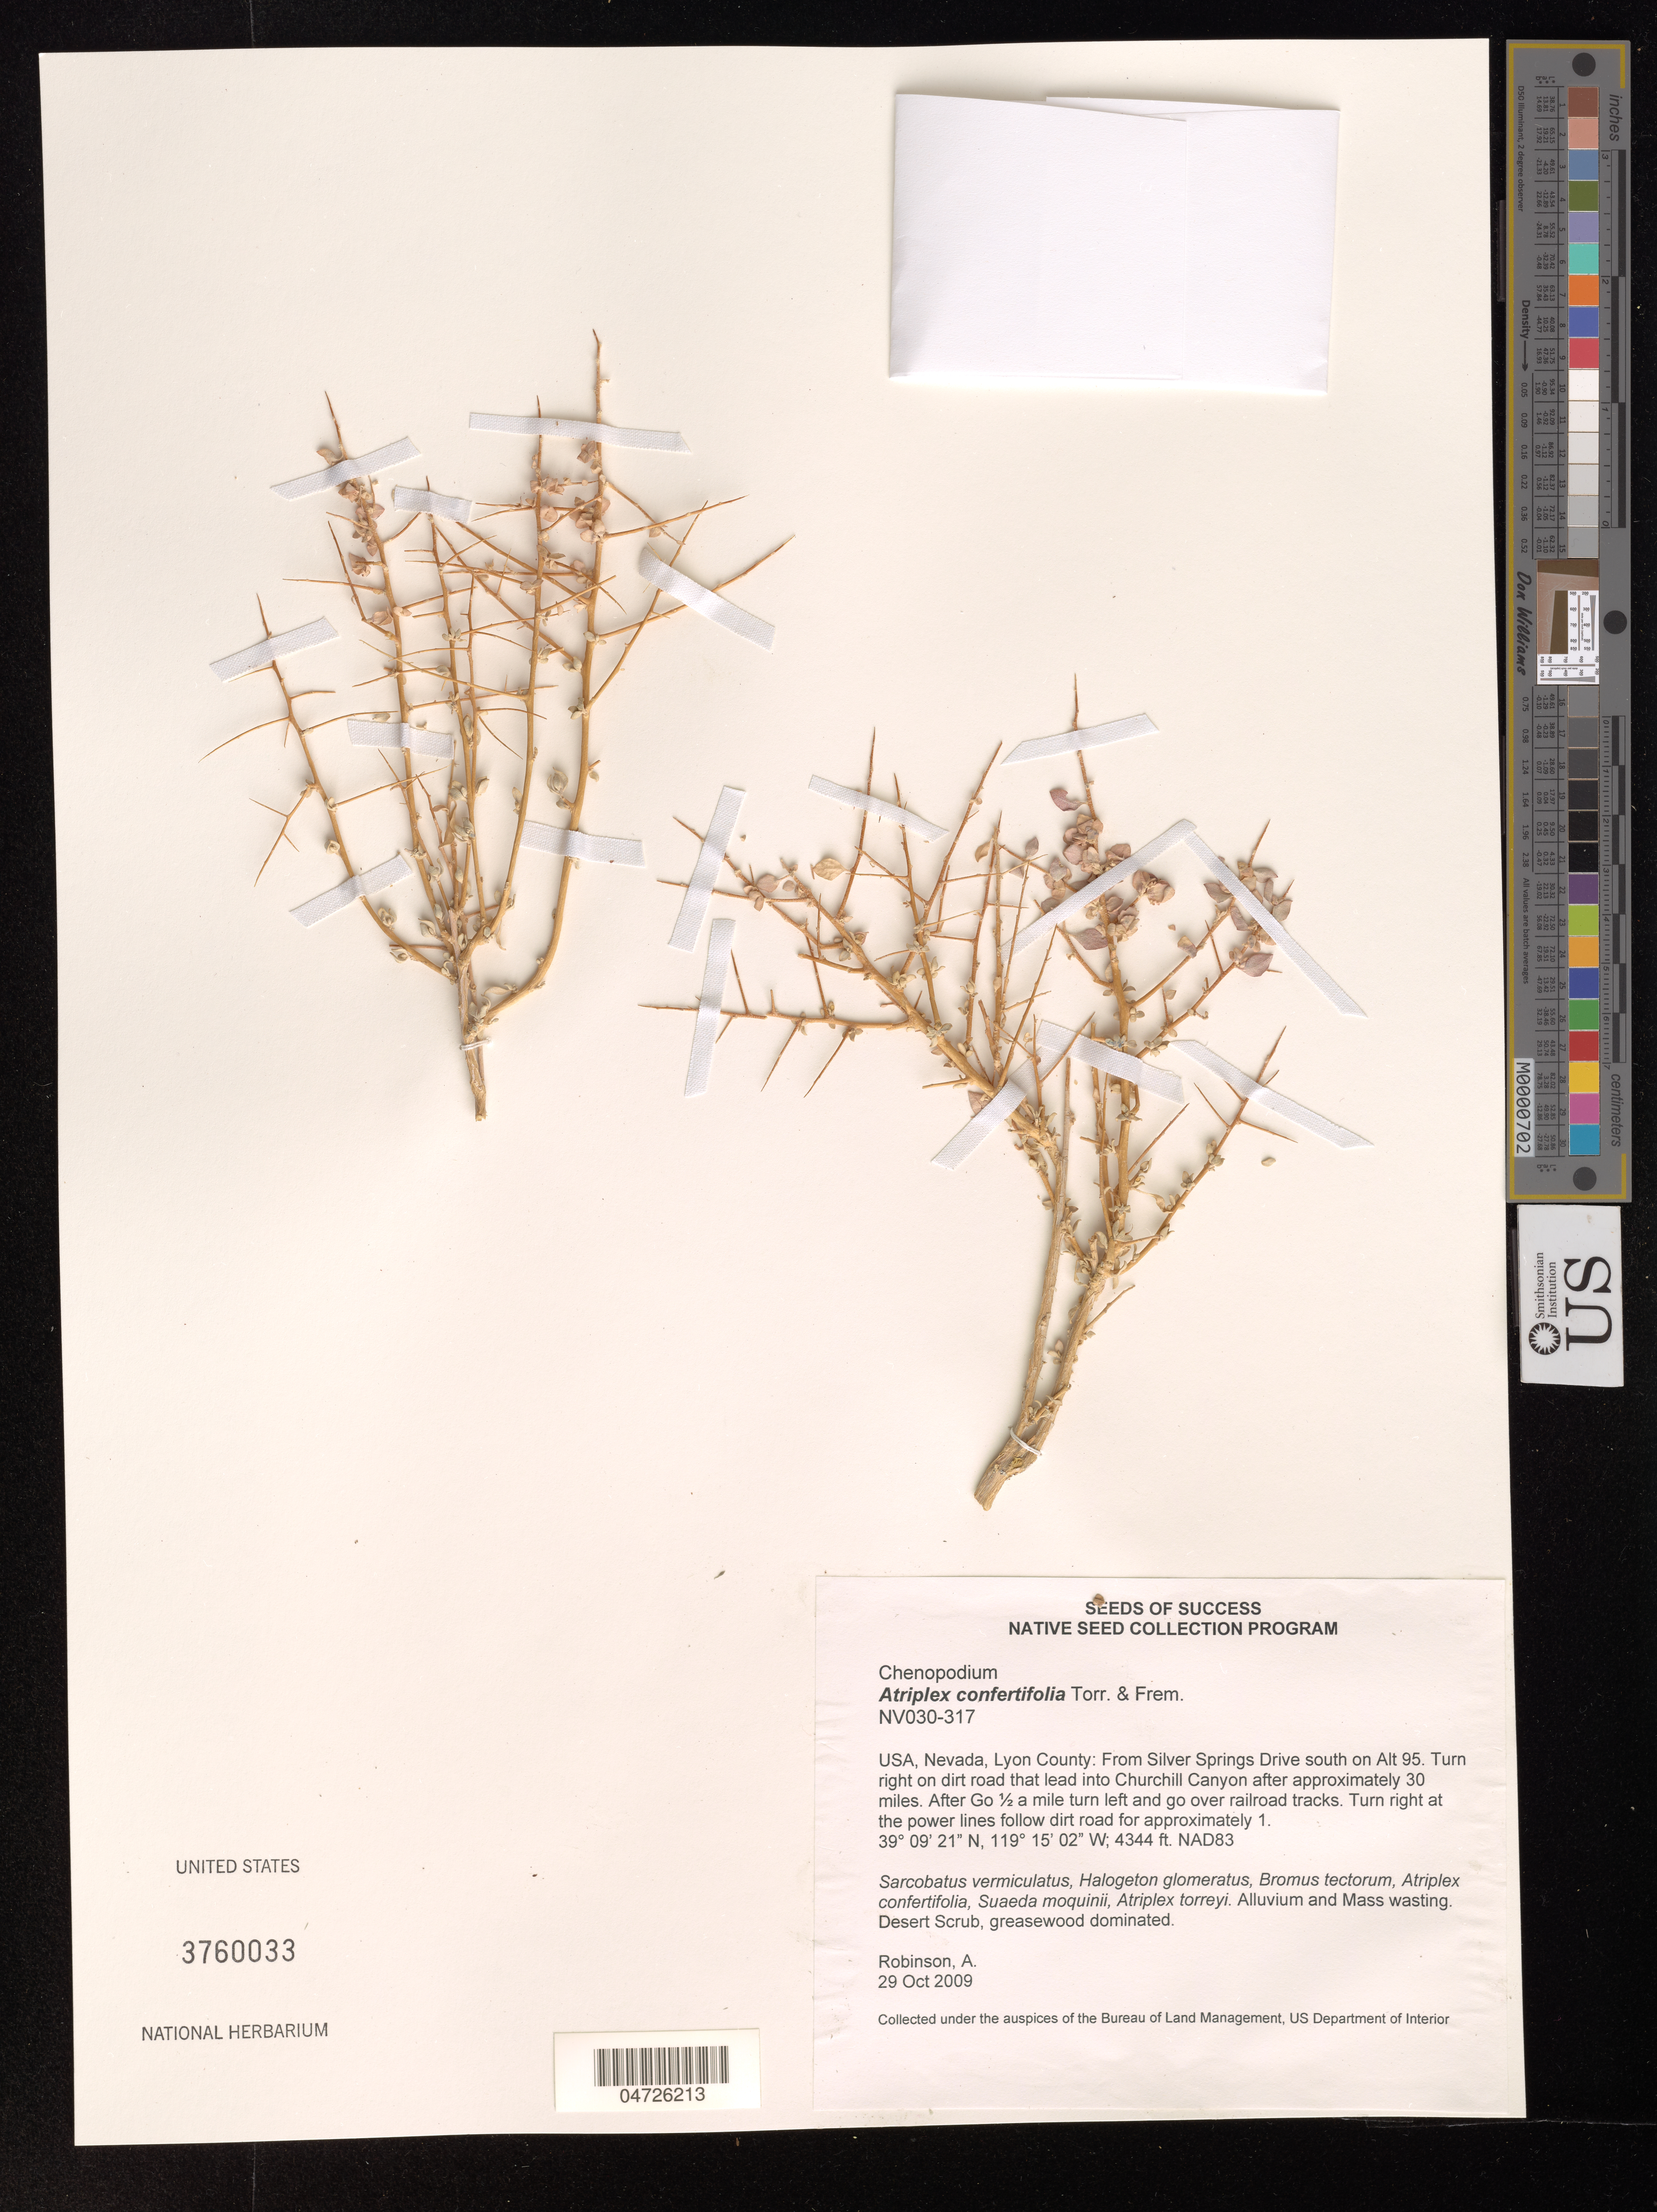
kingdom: Plantae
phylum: Tracheophyta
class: Magnoliopsida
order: Caryophyllales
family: Amaranthaceae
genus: Atriplex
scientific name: Atriplex confertifolia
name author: (Torr. & Frém.) S. Watson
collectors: A. Robinson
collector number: NV030-317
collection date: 2009-10-29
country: United States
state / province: Nevada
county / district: Lyon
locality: Lyon County: From Silver Springs Drive south on Alt 95. Turn right on dirt road that lead into Churchill Canyon after approximately 30 miles. After Go ½ a mile turn left and go over railroad tracks. Turn right at the power lines follow dirt road for approximately 1. NAD83.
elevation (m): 1324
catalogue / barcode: US 3760033